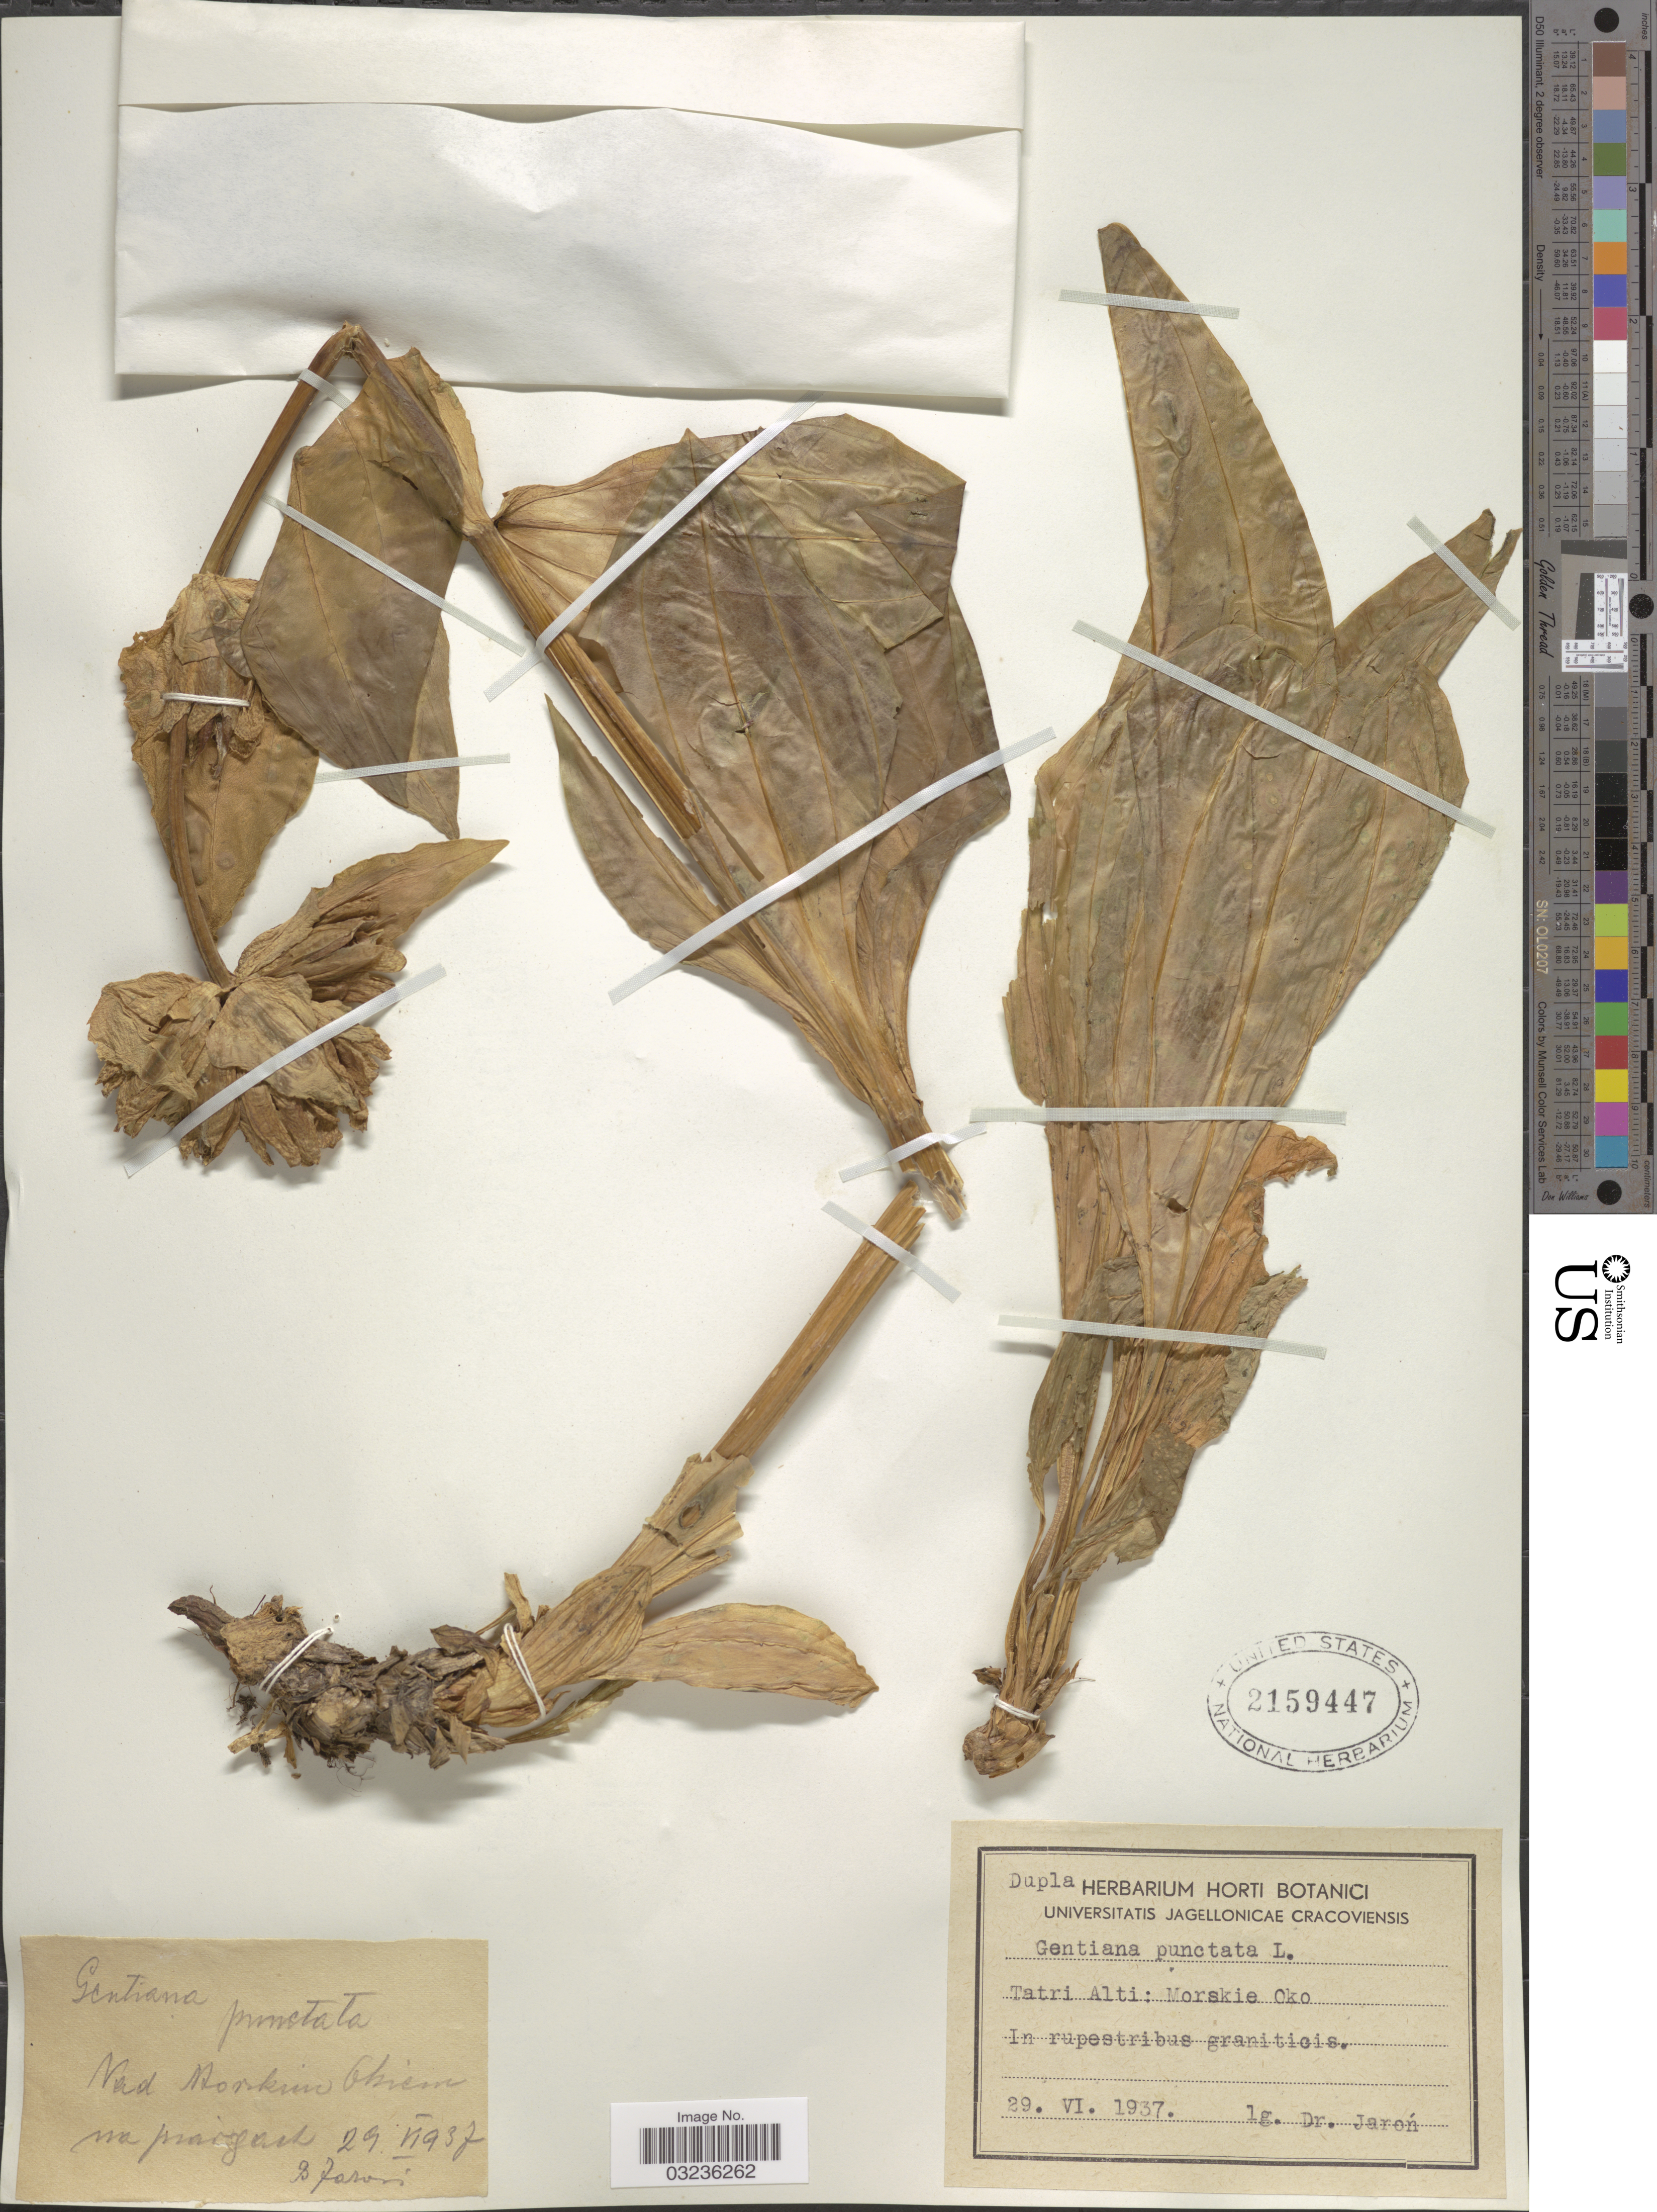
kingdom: Plantae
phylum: Tracheophyta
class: Magnoliopsida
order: Gentianales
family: Gentianaceae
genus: Gentiana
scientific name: Gentiana punctata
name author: L.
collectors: B. Jaron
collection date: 1937-06-29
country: Poland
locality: Tatri Alti: Morskie Oko, In rupestribus graniticis, Nad Norkuin [interpreted] Chien [interpreted] na prairgast [interpreted].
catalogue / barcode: US 2159447